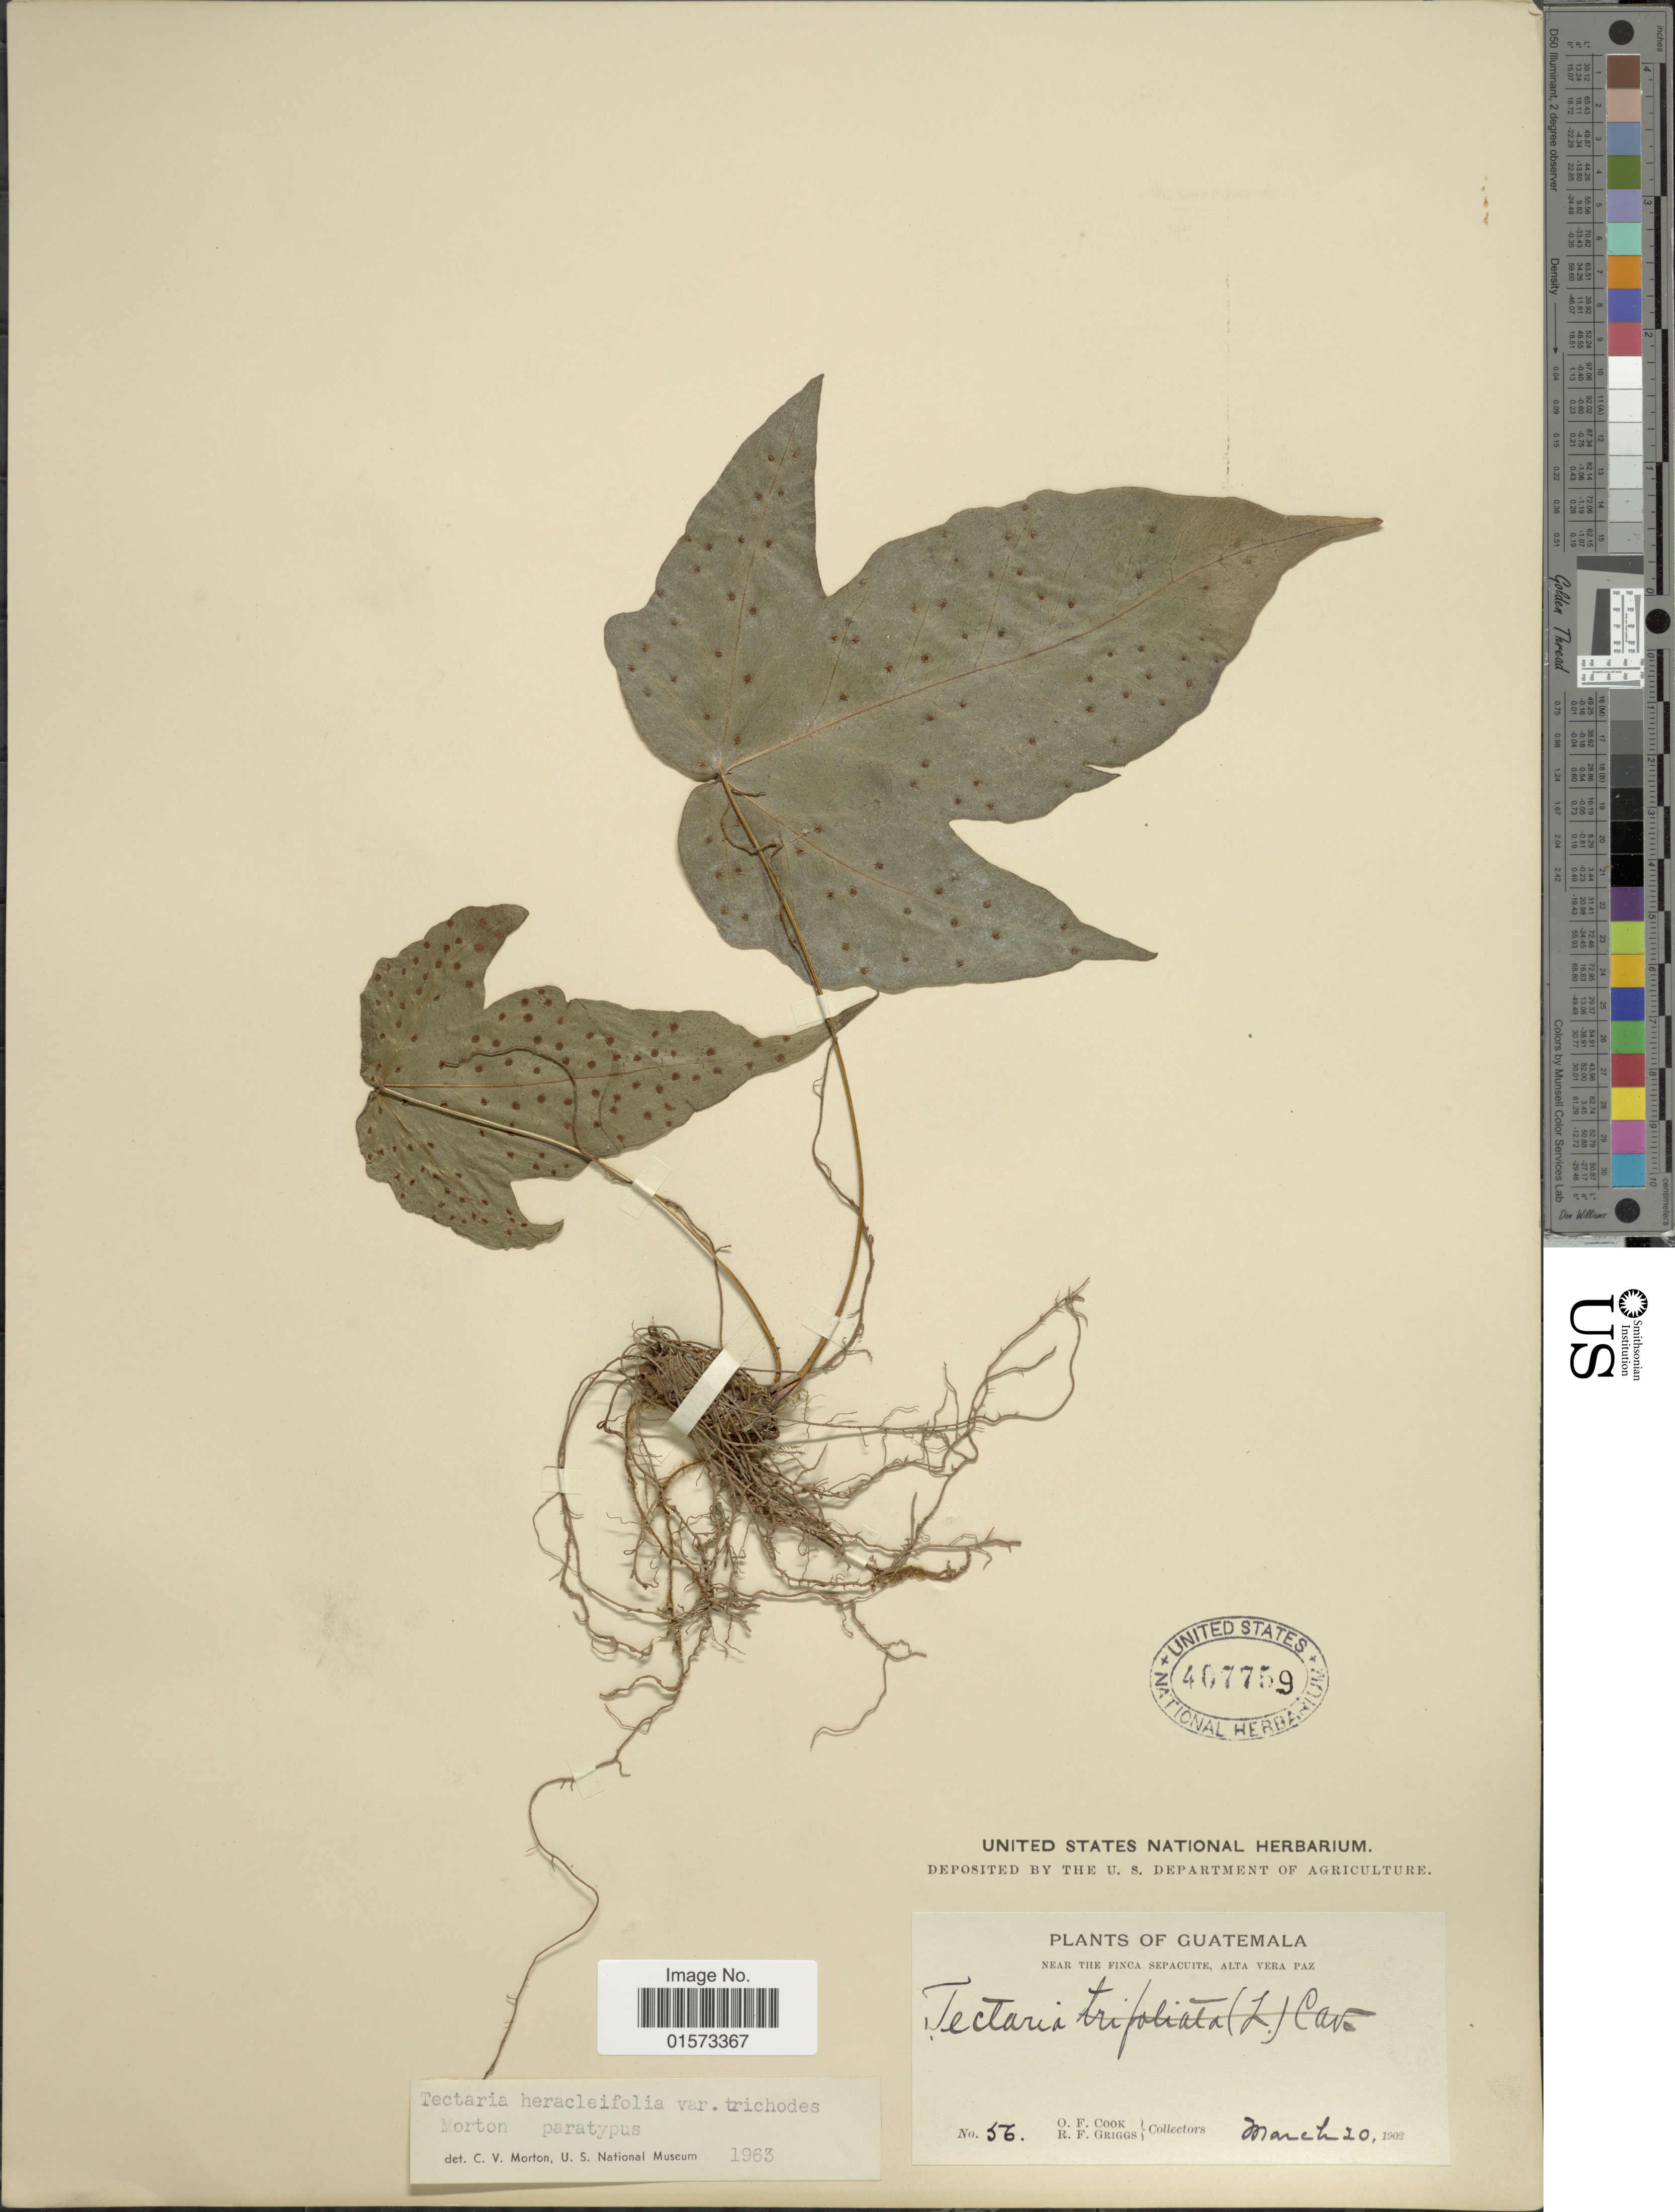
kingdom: Plantae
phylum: Tracheophyta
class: Polypodiopsida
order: Polypodiales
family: Tectariaceae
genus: Tectaria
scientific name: Tectaria heracleifolia var. trichiodes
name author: C.V. Morton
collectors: O. F. Cook & R. F. Griggs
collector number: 56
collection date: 1902-03-20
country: Guatemala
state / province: Alta Verapaz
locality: Near The Finca Sepacuite, Alta Verapaz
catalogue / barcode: US 407759